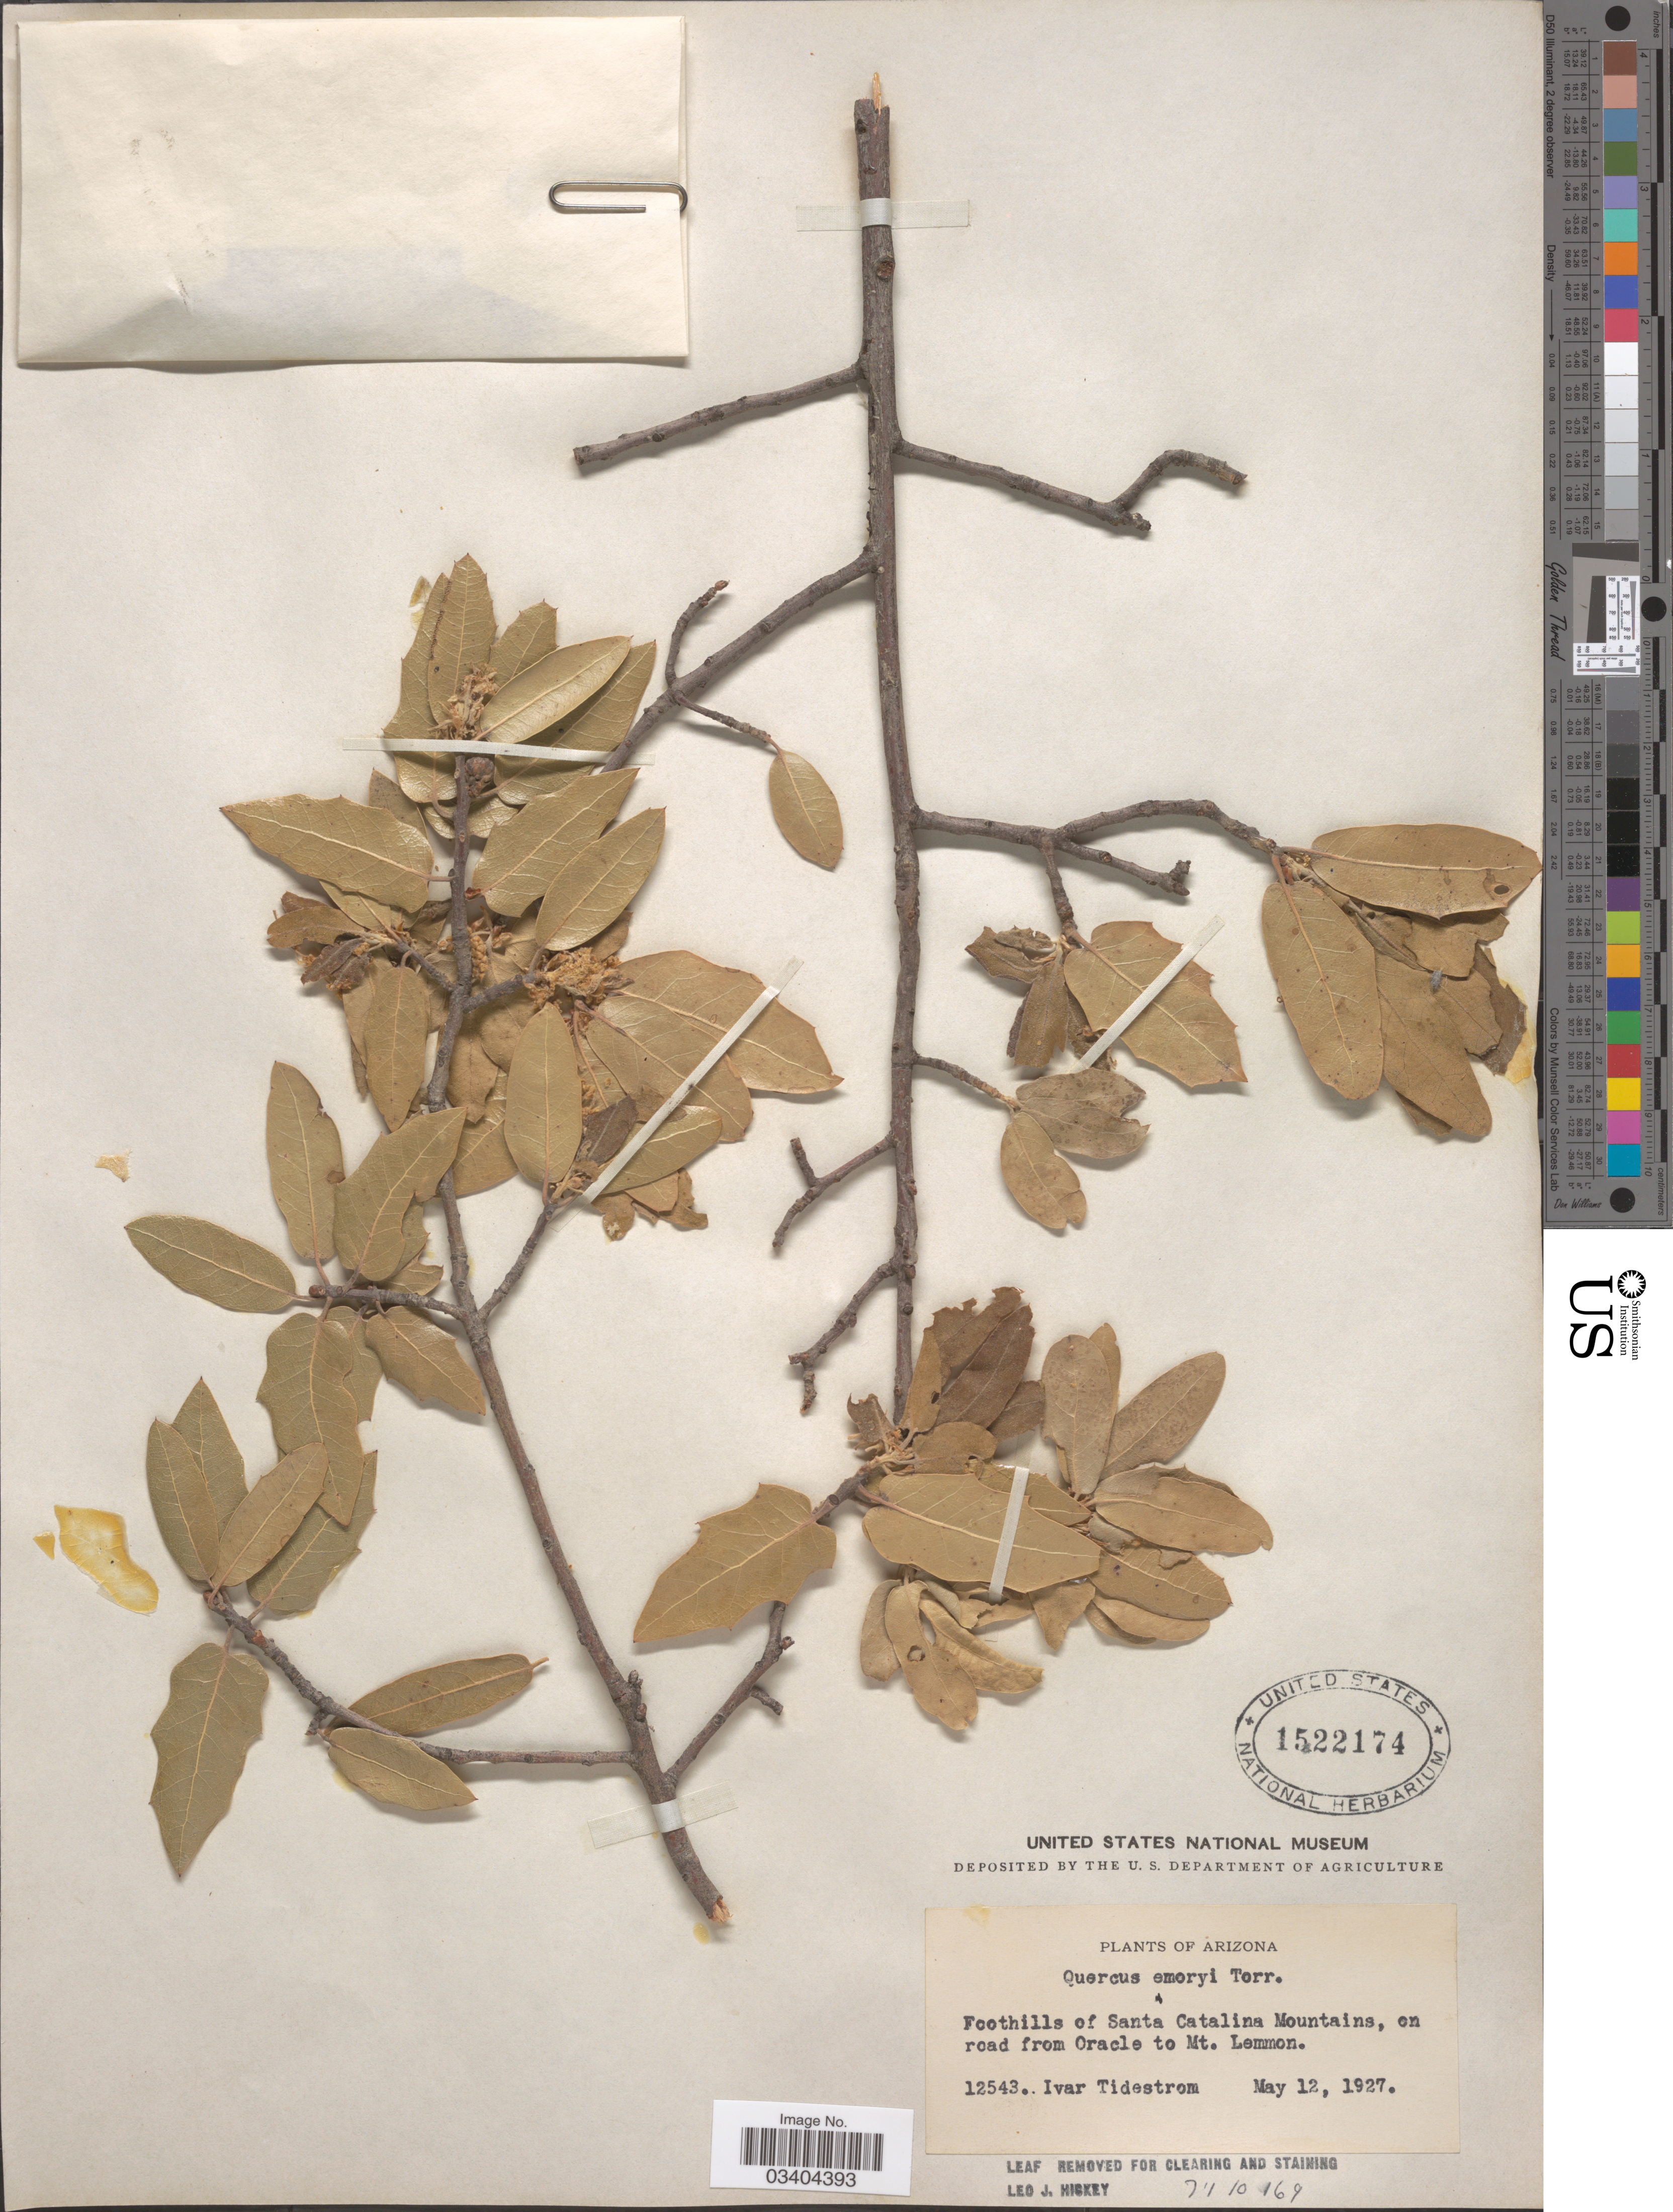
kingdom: Plantae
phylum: Tracheophyta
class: Magnoliopsida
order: Fagales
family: Fagaceae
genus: Quercus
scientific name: Quercus emoryi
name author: Torr. in Emory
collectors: I. F. Tidestrom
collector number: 12543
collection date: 1927-05-12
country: United States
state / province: Arizona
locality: Foothills of Santa Catalina Mountains, on road from Oracle to Mt. Lemmon.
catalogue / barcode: US 1522174